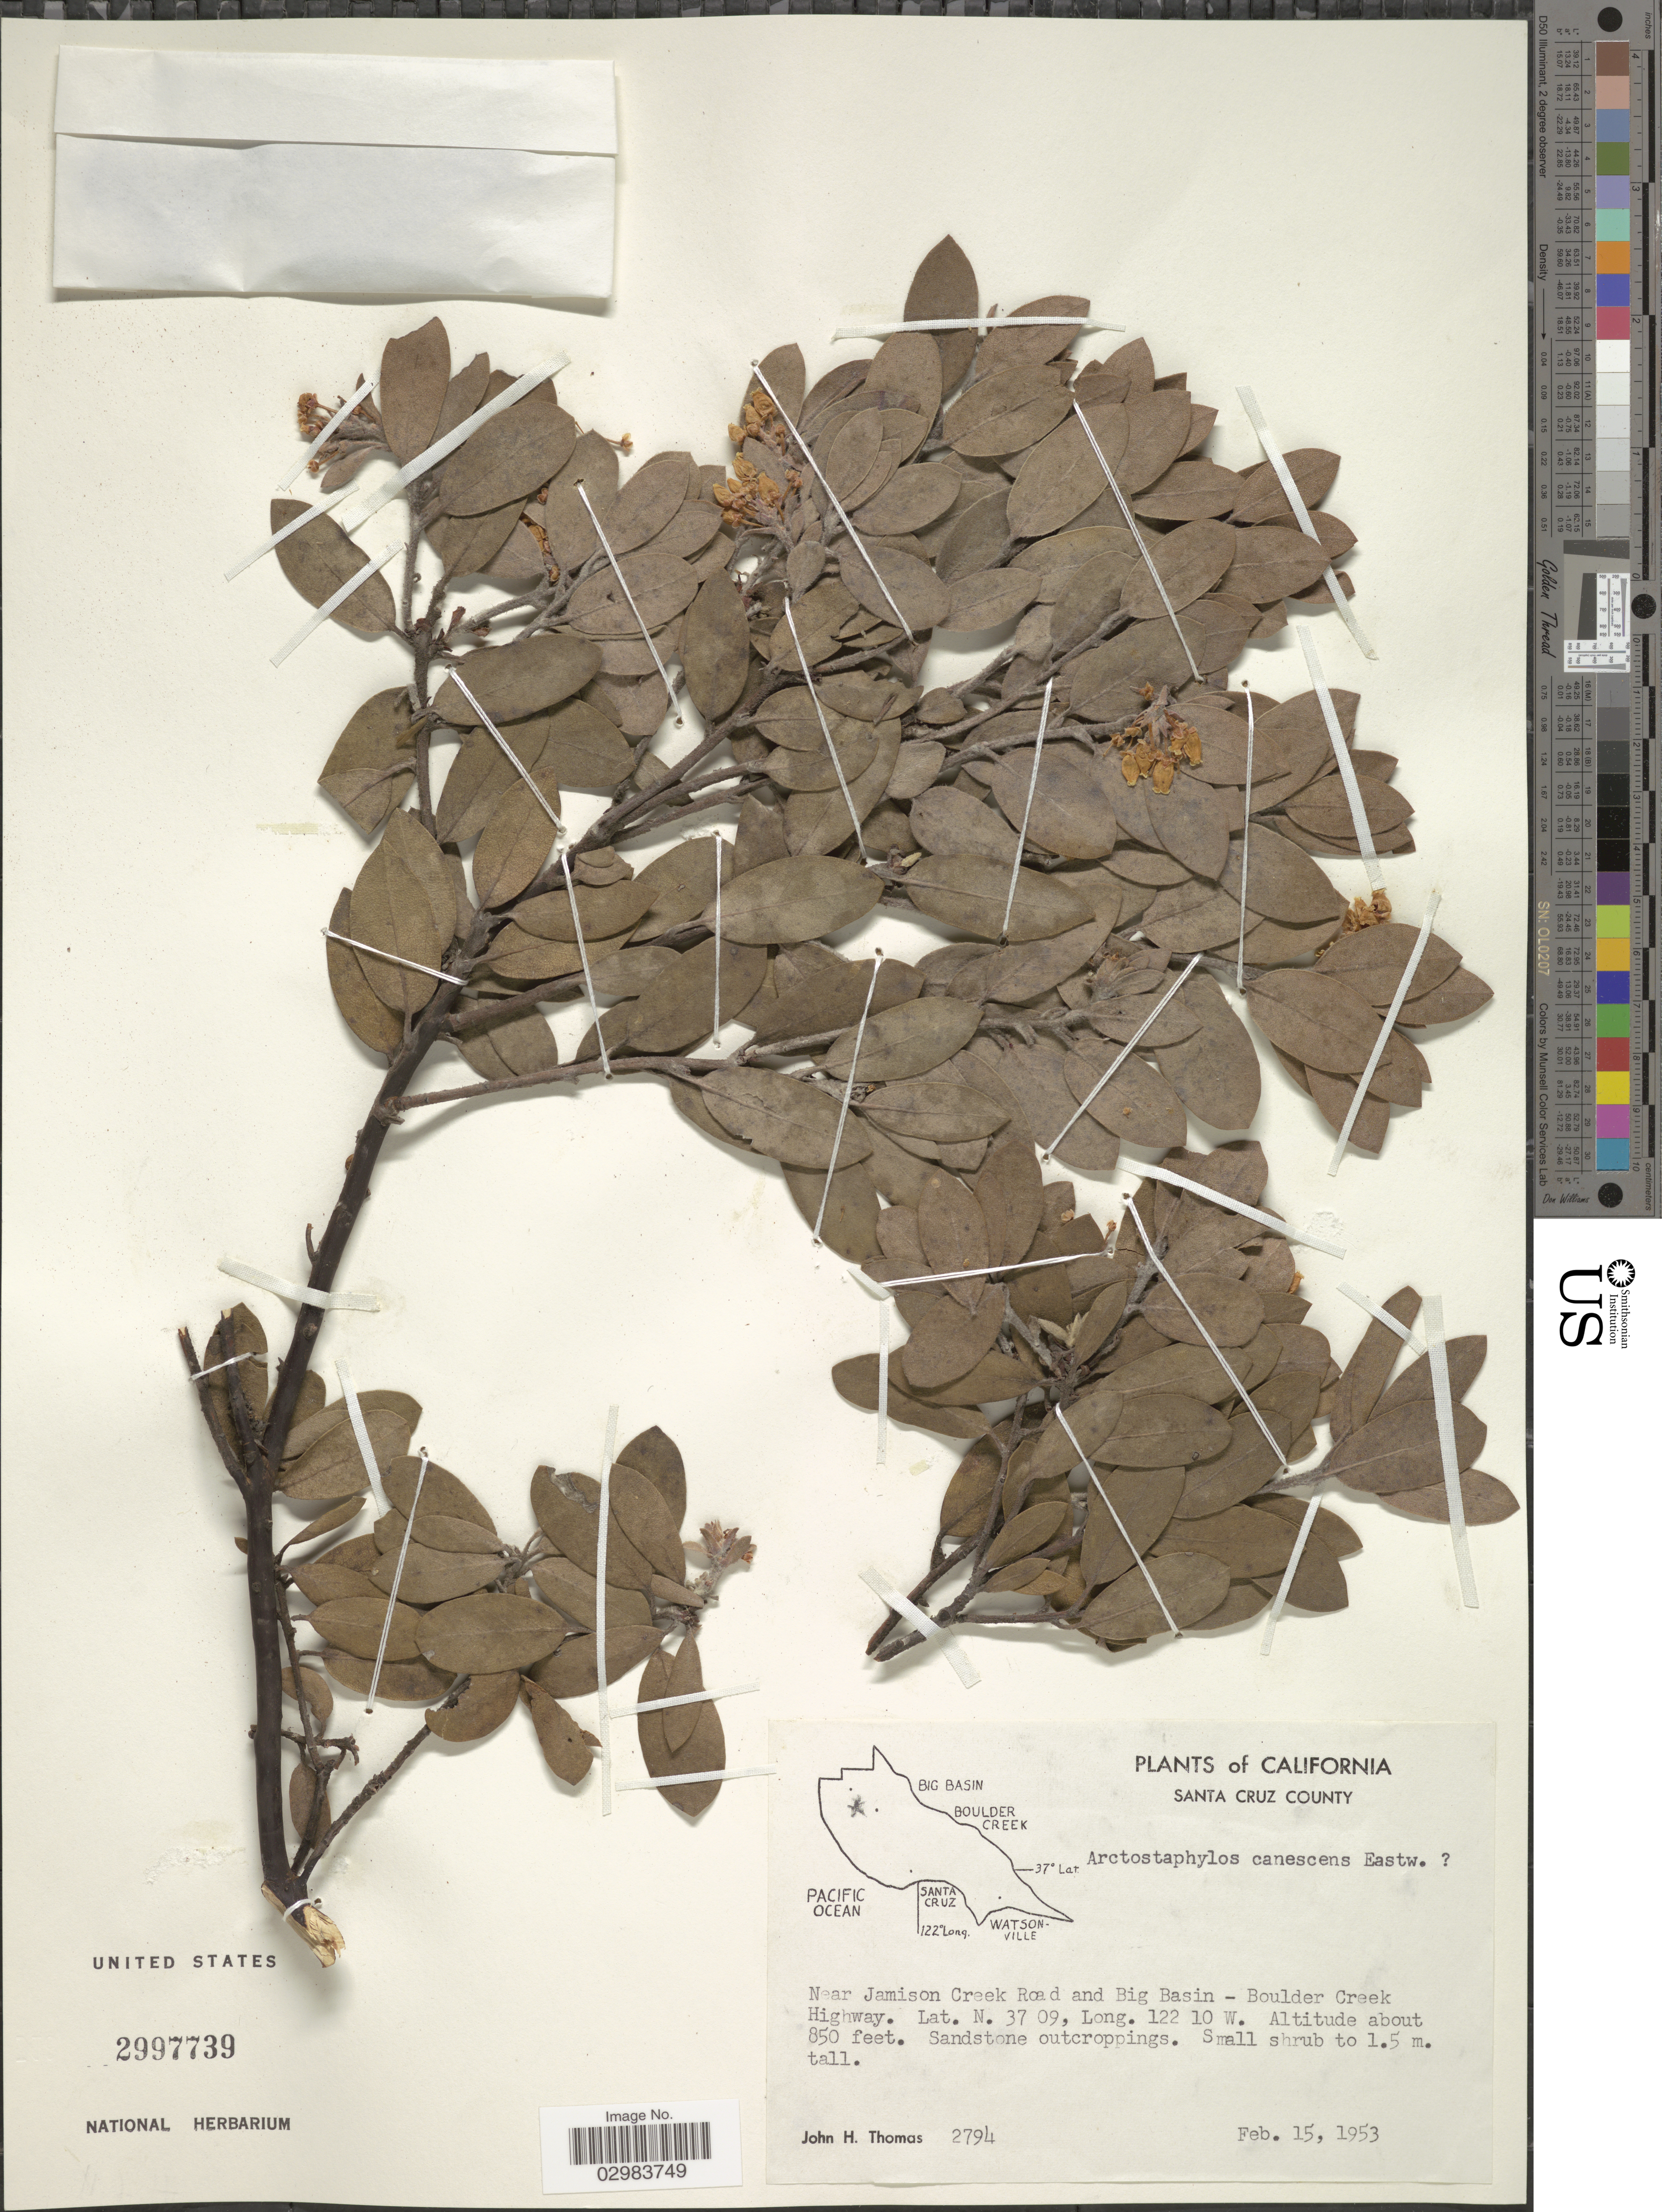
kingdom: Plantae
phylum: Tracheophyta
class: Magnoliopsida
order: Ericales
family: Ericaceae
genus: Arctostaphylos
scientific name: Arctostaphylos canescens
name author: Eastw.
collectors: J. H. Thomas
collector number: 2794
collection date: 1953-02-15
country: United States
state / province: California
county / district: Santa Cruz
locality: Santa Cruz County. Near Jamison Creek Road and Big Nasin - Boulder Creek Highway.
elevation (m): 259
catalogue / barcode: US 2997739